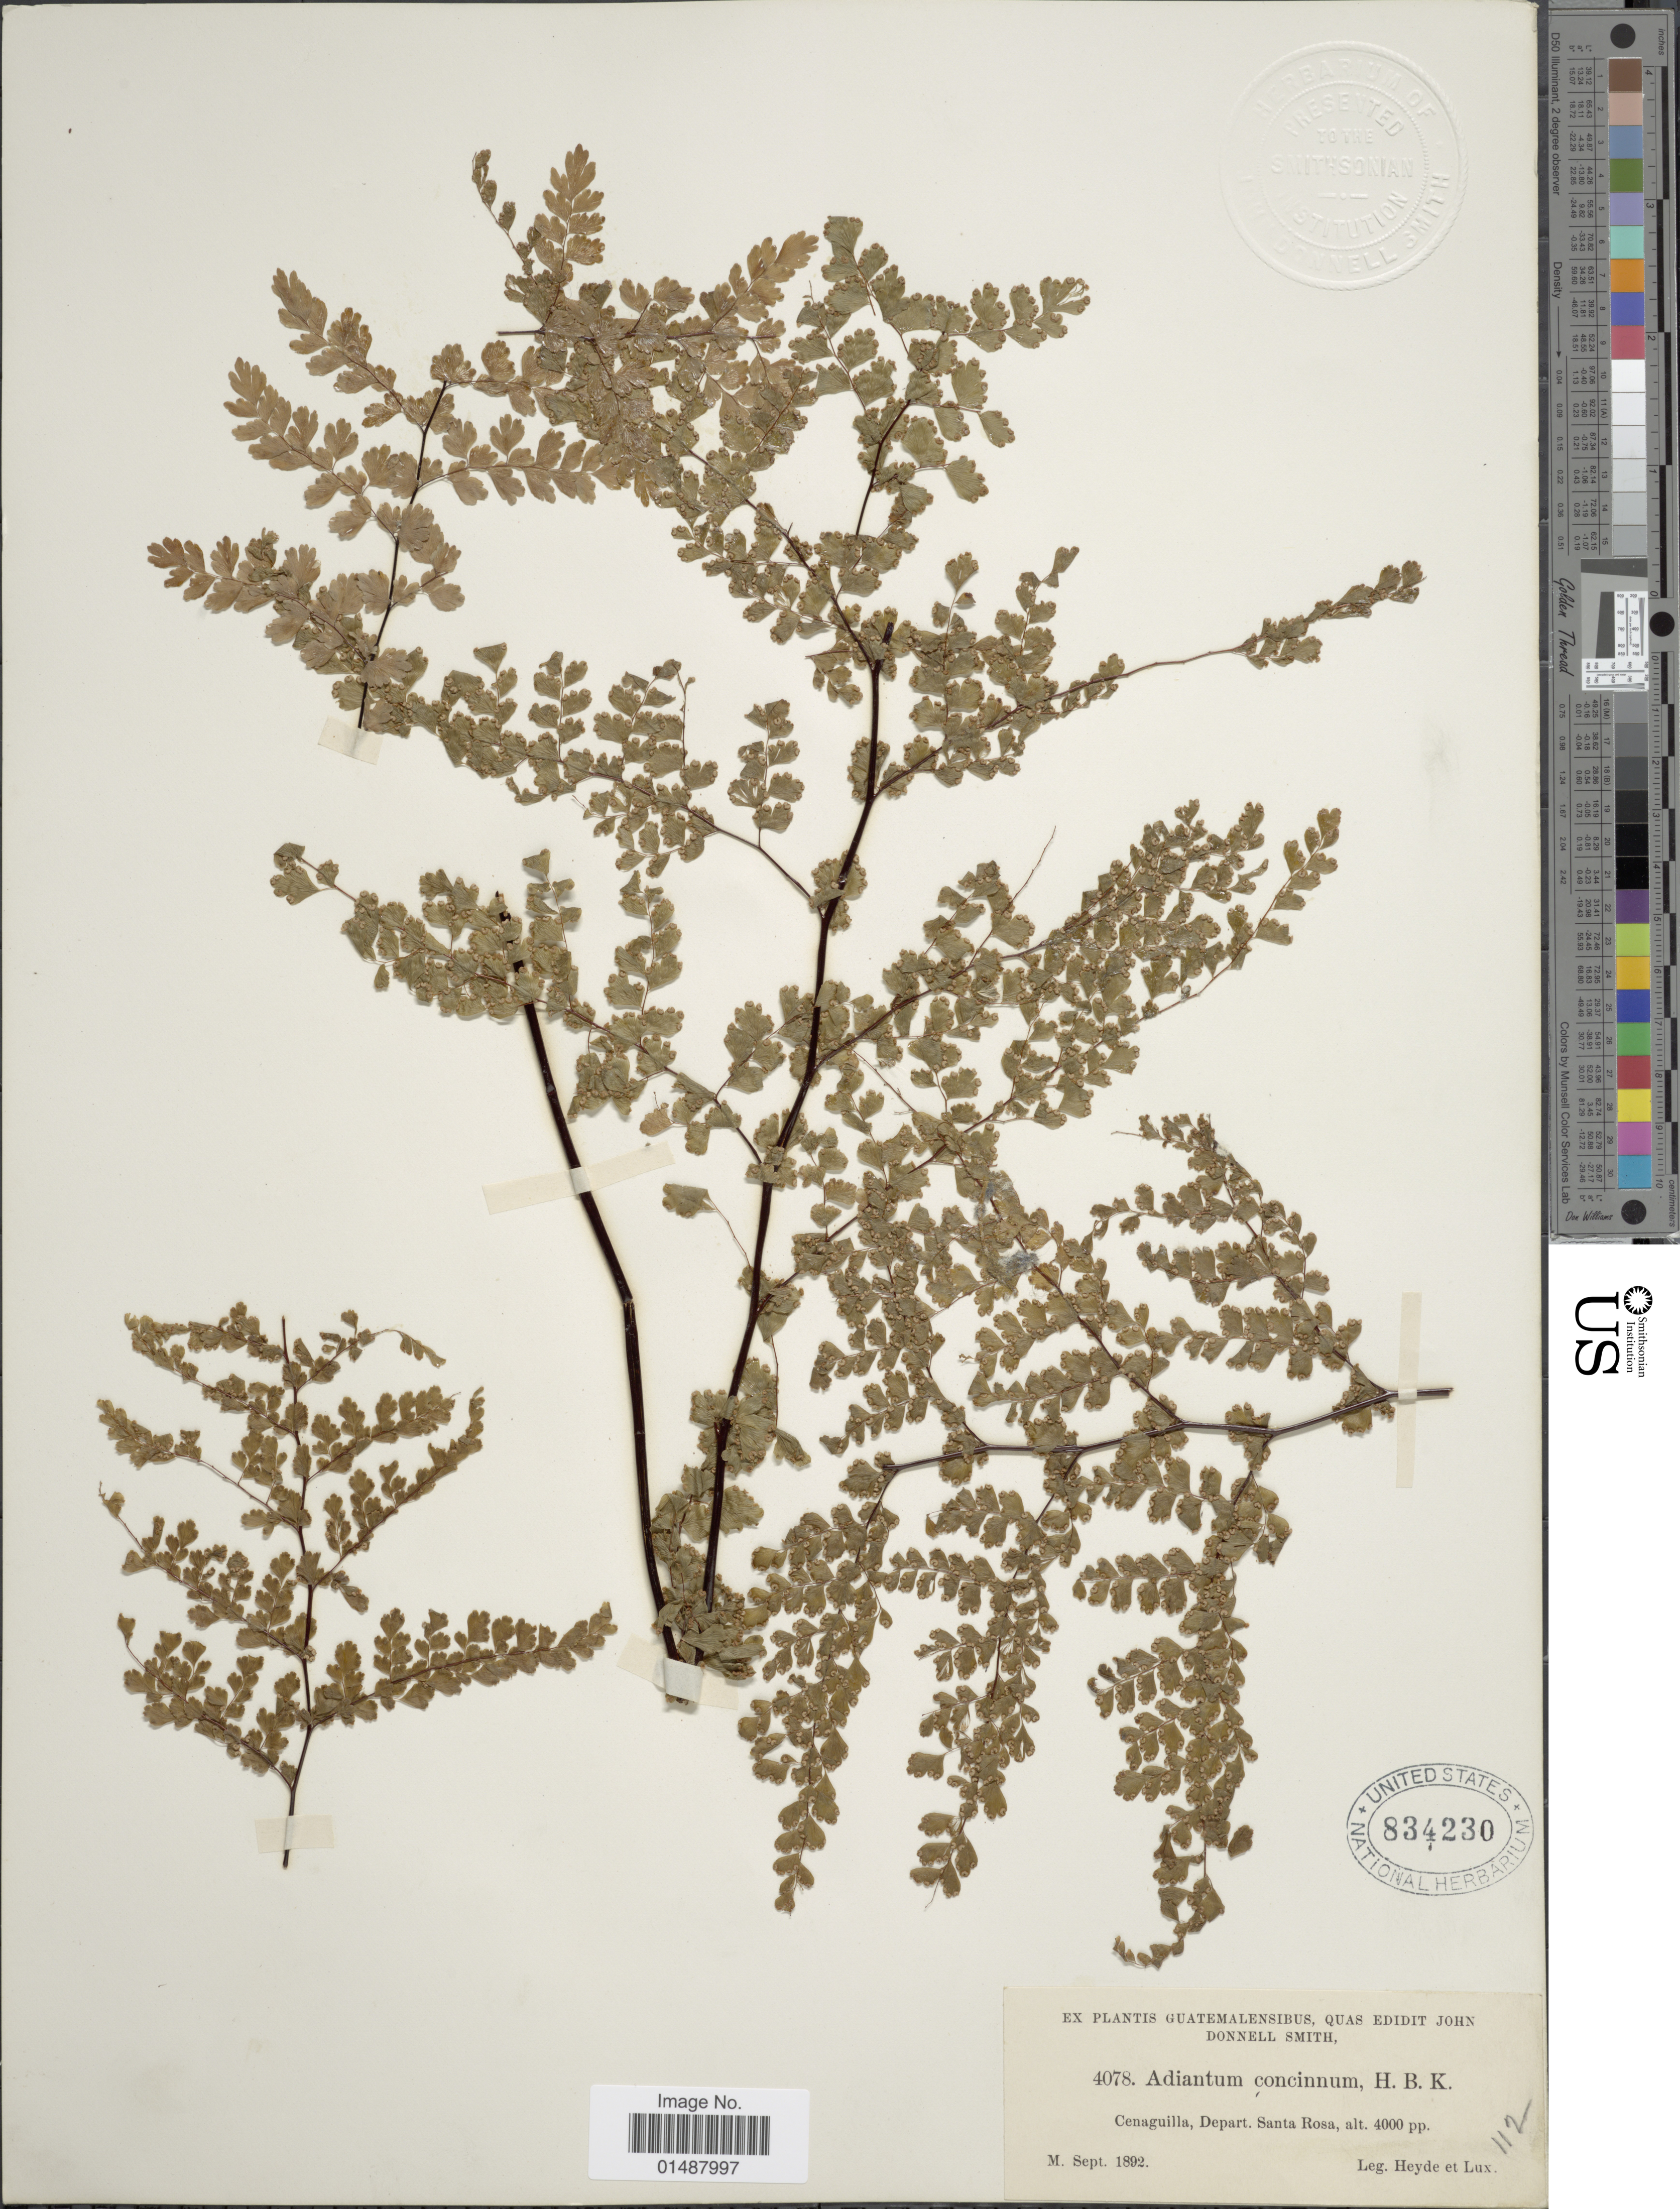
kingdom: Plantae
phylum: Tracheophyta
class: Polypodiopsida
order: Polypodiales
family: Pteridaceae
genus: Adiantum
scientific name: Adiantum concinnum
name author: Humb. & Bonpl. ex Willd.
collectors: E. Lux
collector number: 4078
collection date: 1892-09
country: Guatemala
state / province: Santa Rosa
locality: Cenaguilla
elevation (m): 1219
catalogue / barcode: US 834230